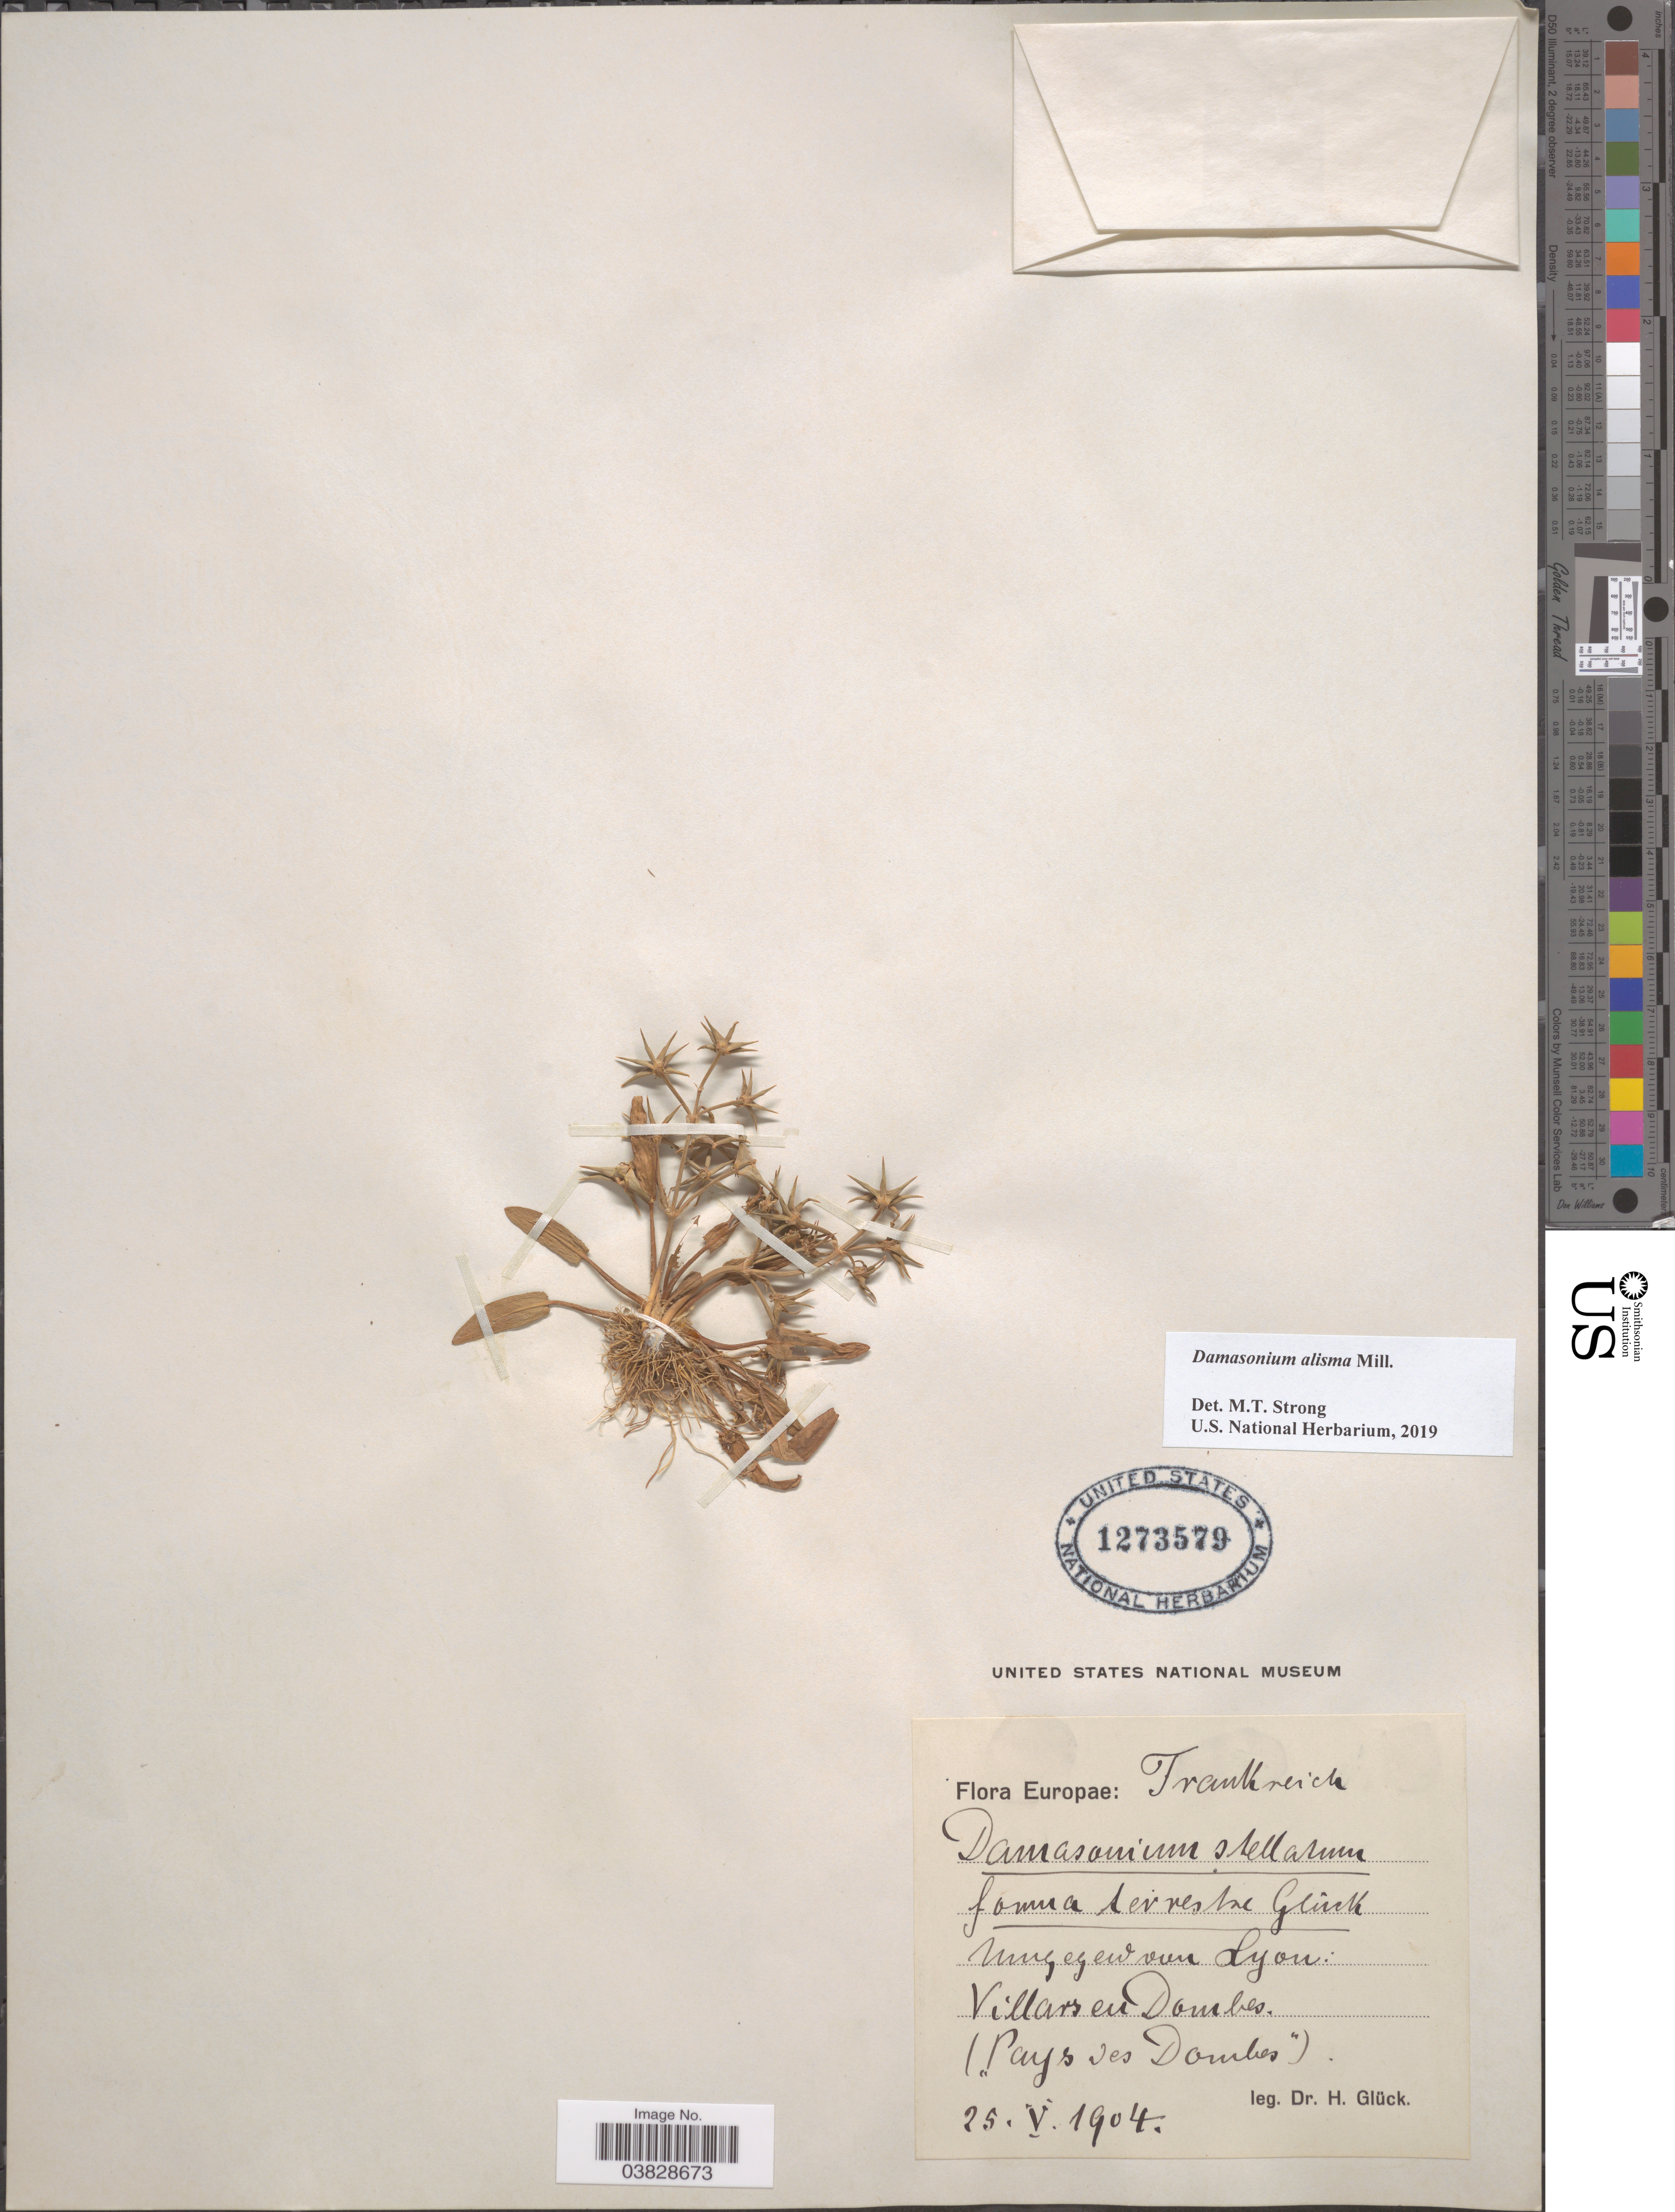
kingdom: Plantae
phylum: Tracheophyta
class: Liliopsida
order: Alismatales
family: Alismataceae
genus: Damasonium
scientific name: Damasonium alisma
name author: Mill.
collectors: H. Glück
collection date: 1904-05-25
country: France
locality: Frankreich. Umgegerd von Lyon: Villars en Dombes. ("Pays des Dombes").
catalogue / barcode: US 1273579